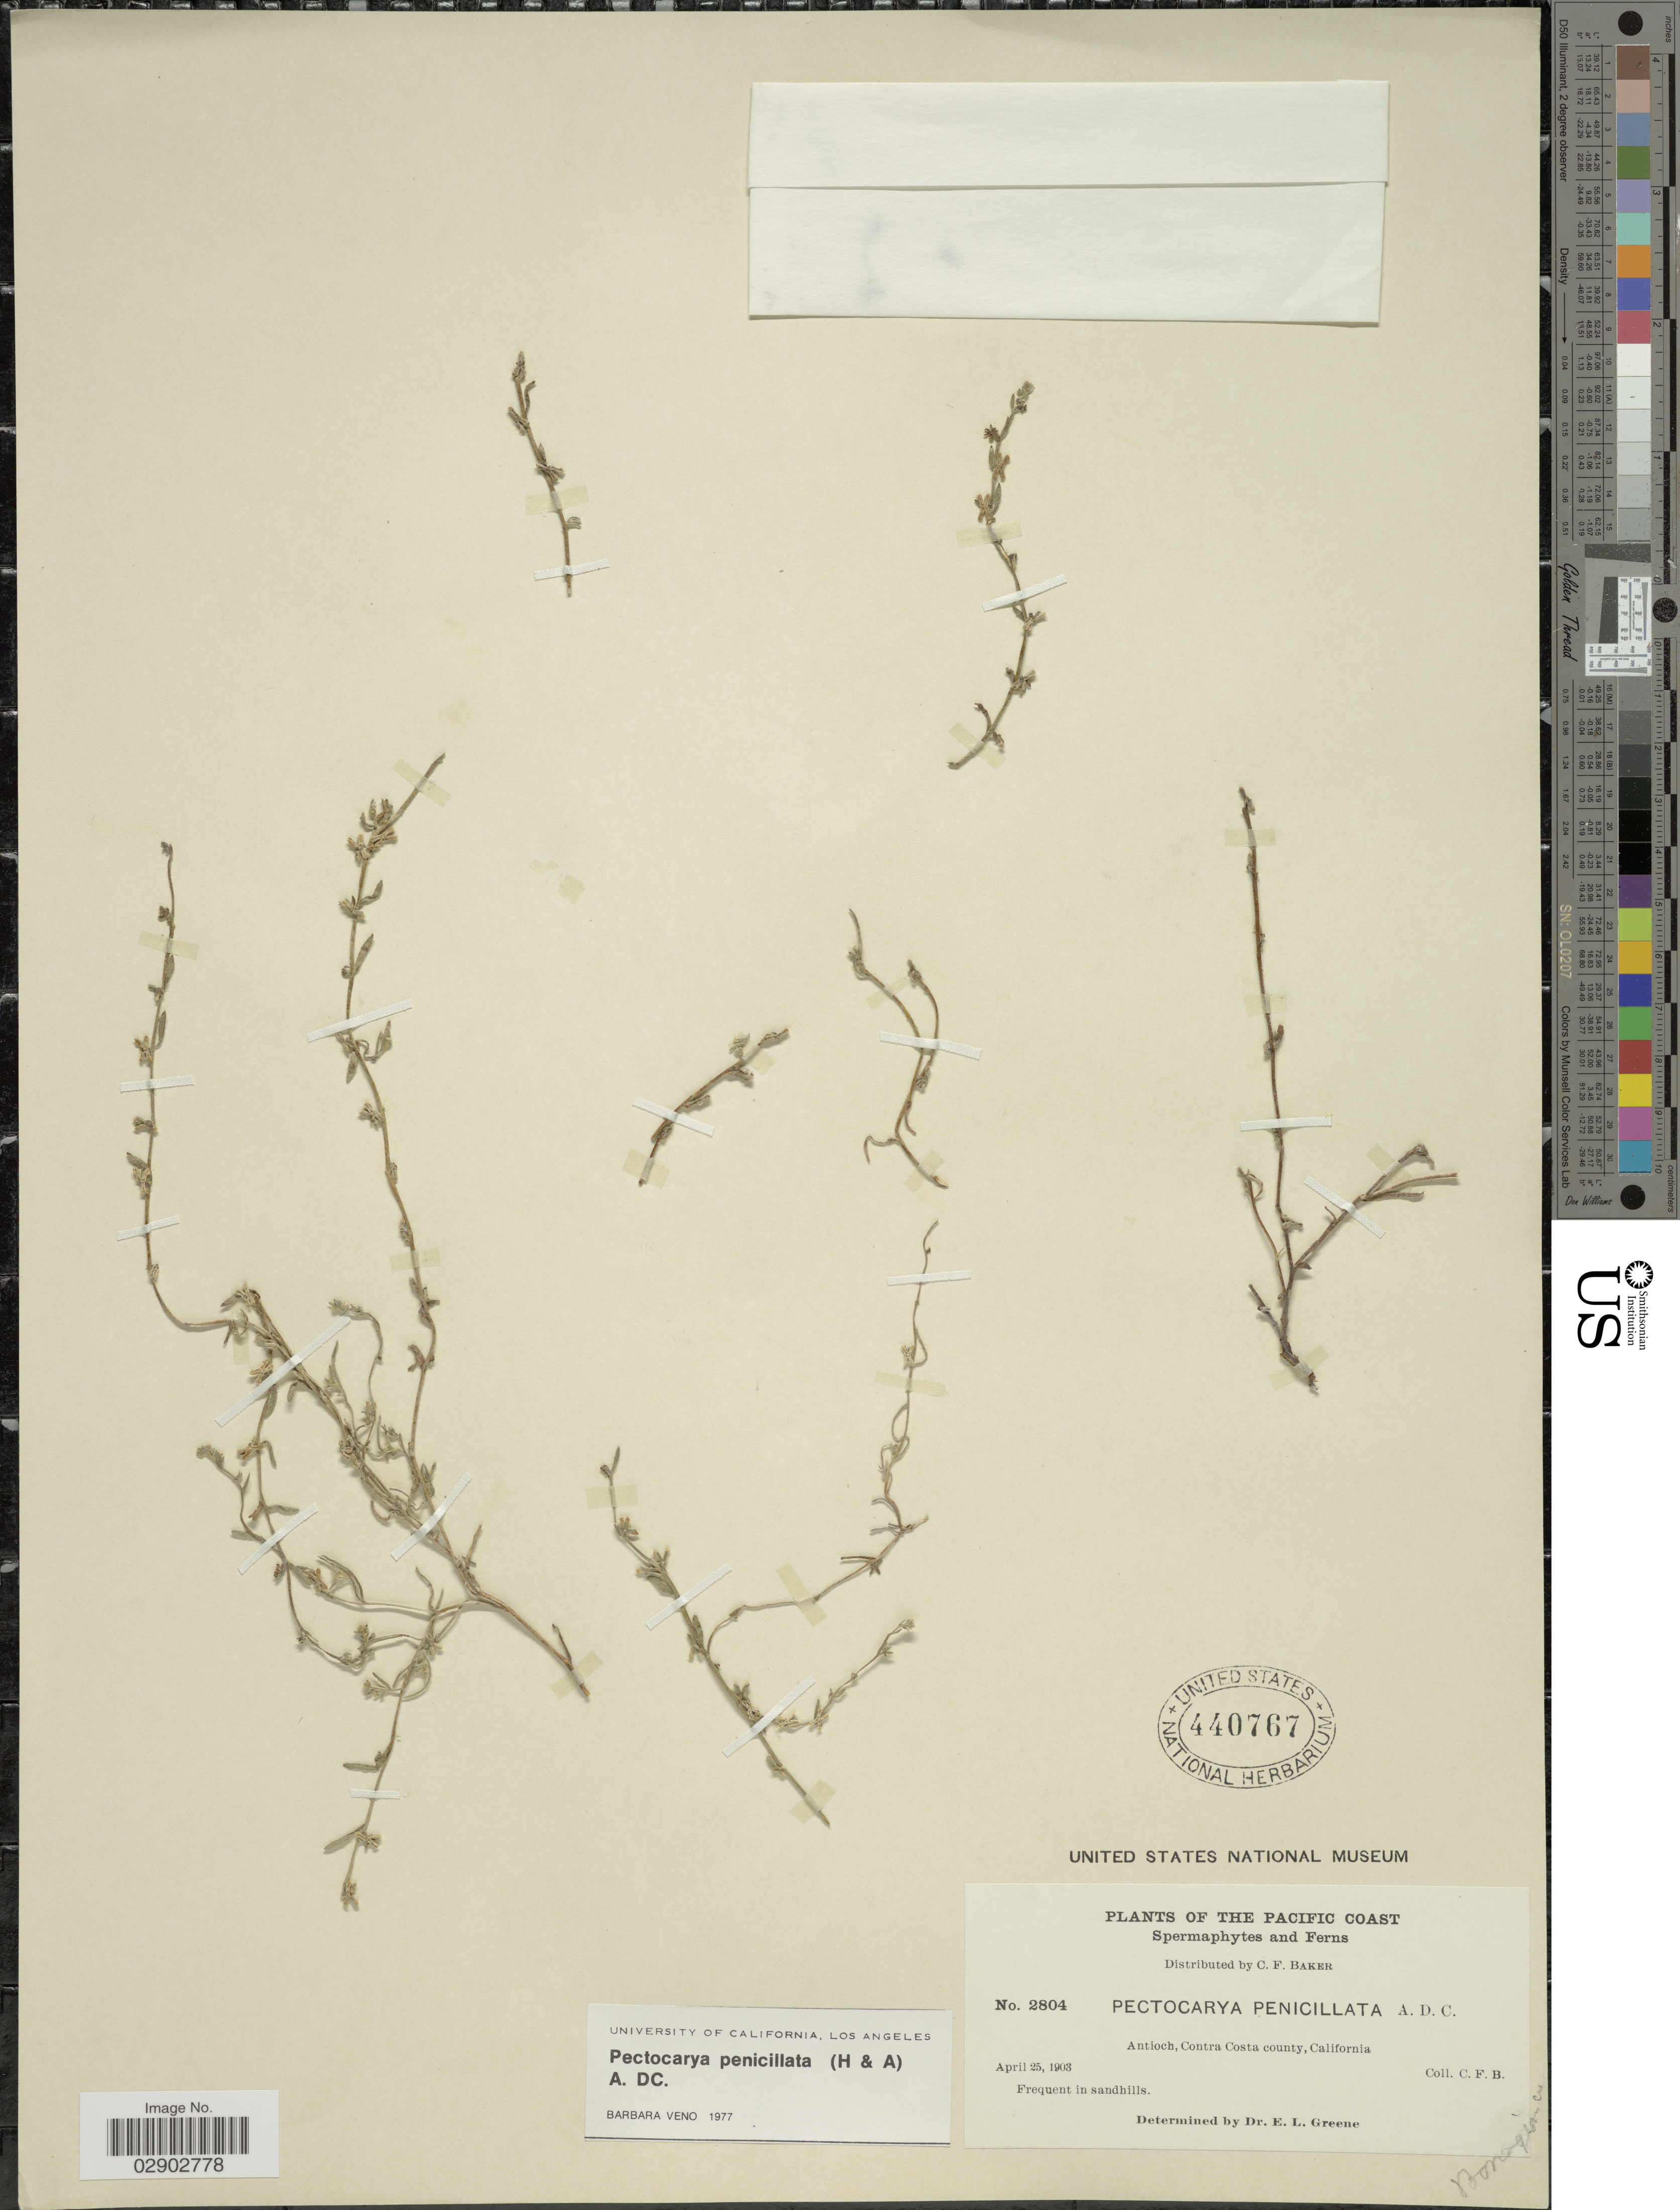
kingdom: Plantae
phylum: Tracheophyta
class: Magnoliopsida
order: Boraginales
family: Boraginaceae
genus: Pectocarya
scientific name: Pectocarya penicillata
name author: Hook. & Arn.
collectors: C. F. Baker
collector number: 2804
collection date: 1903-04-25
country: United States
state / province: California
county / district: Contra Costa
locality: Pacific Coast. Antoich, Contra Costa county.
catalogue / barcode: US 440767